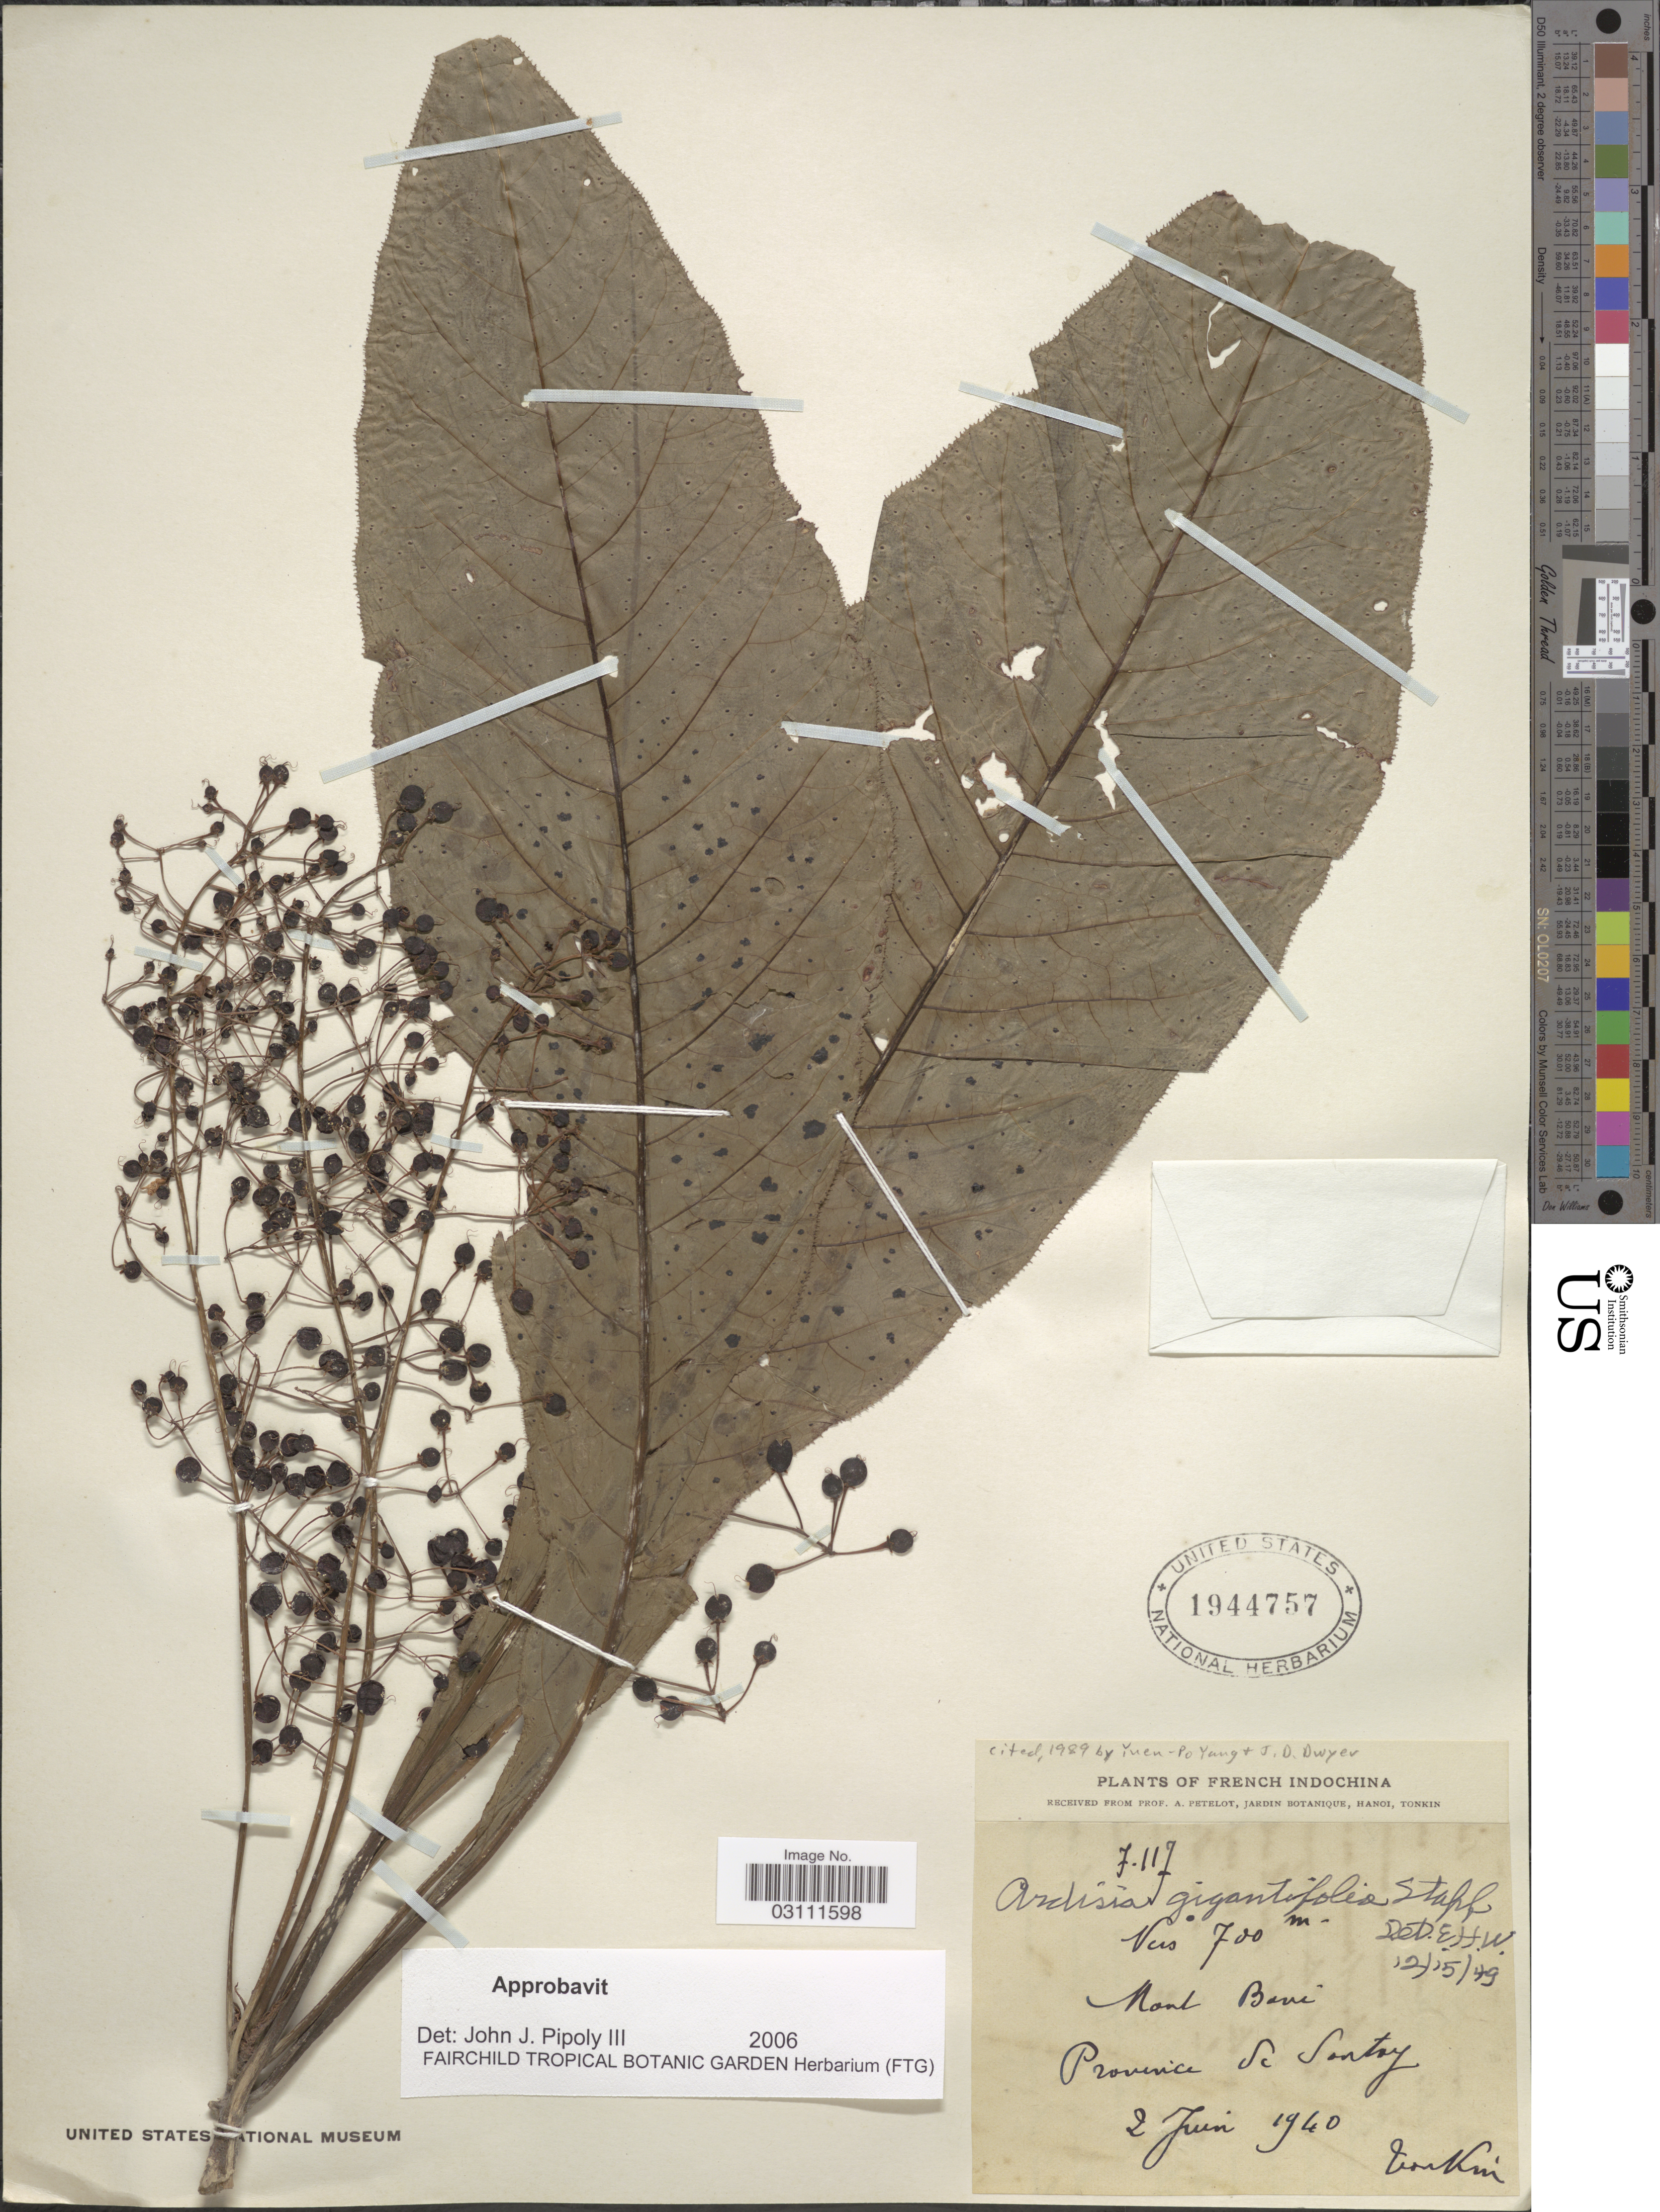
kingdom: Plantae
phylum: Tracheophyta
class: Magnoliopsida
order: Ericales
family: Primulaceae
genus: Ardisia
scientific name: Ardisia gigantifolia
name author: Stapf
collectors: A. Petelot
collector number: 7117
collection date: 1940-06-02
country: Vietnam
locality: French Indochina, Mont Bavi, Province de Sontoy.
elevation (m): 700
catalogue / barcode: US 1944757